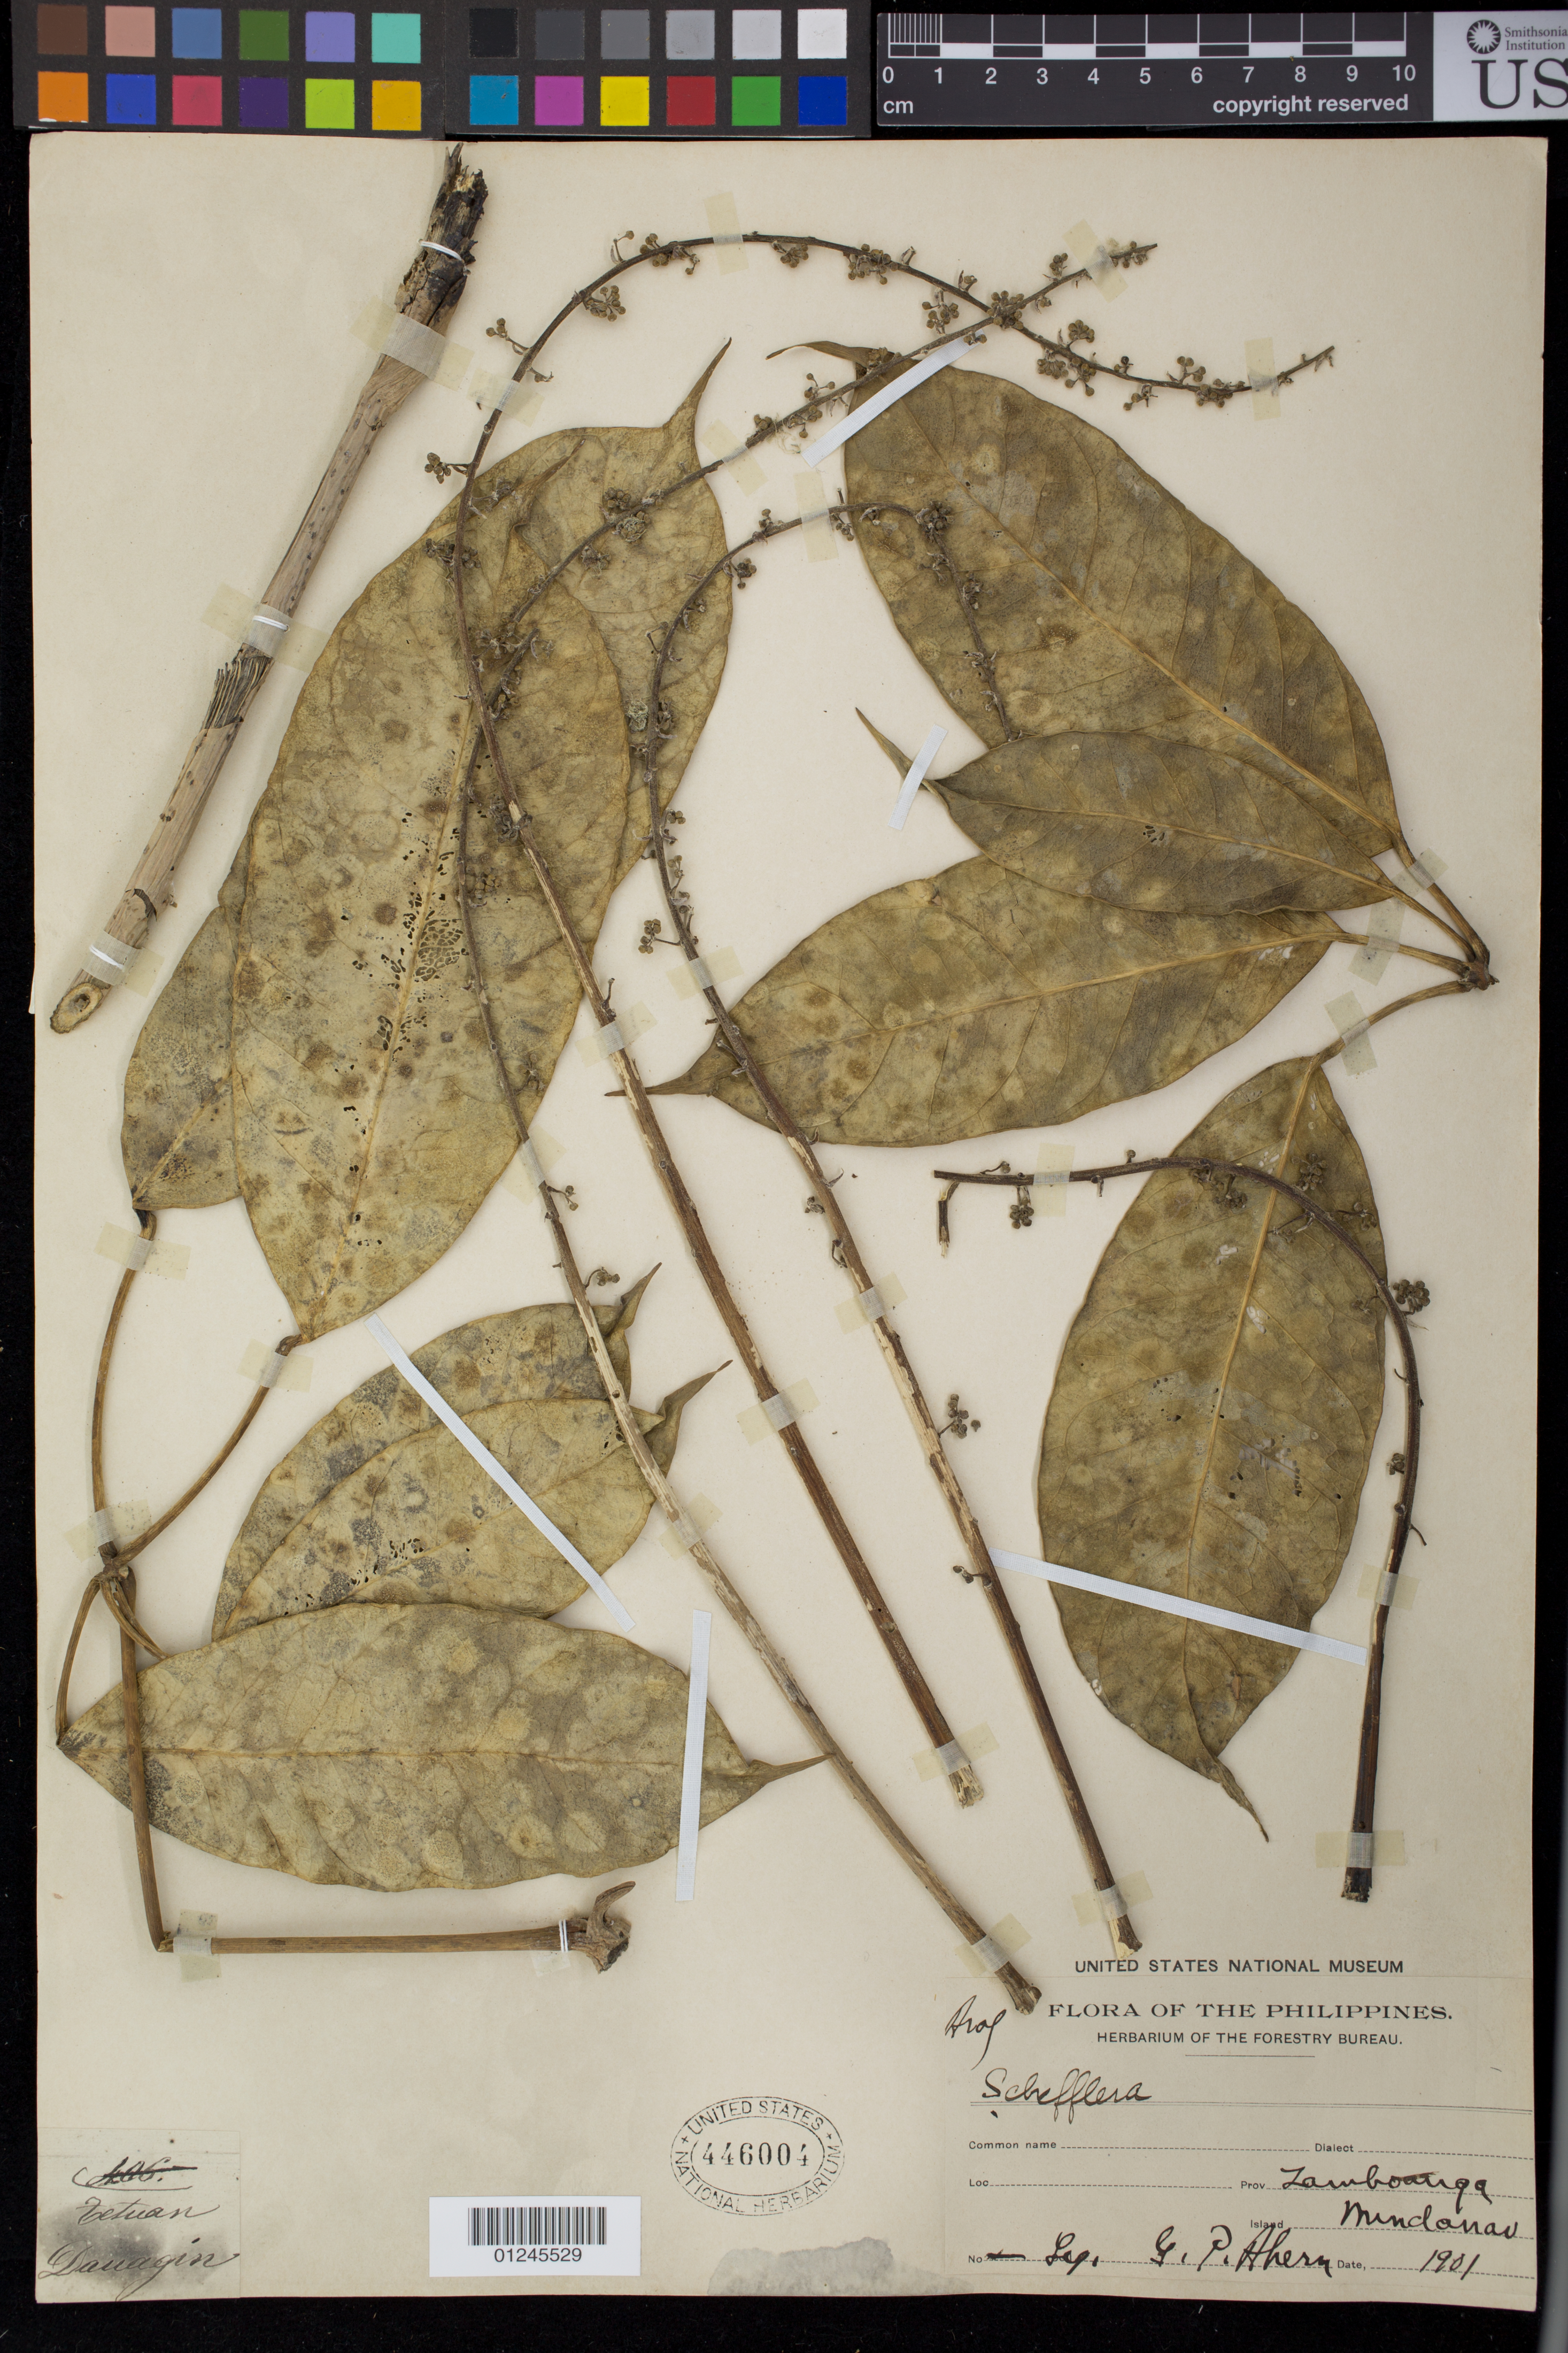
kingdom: Plantae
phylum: Tracheophyta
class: Magnoliopsida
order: Apiales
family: Araliaceae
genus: Schefflera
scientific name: Schefflera sp.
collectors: G. Ahern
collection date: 1901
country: Philippines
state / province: Zamboanga Peninsula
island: Mindanao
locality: Zamboanga, Mindanao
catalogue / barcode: US 446004